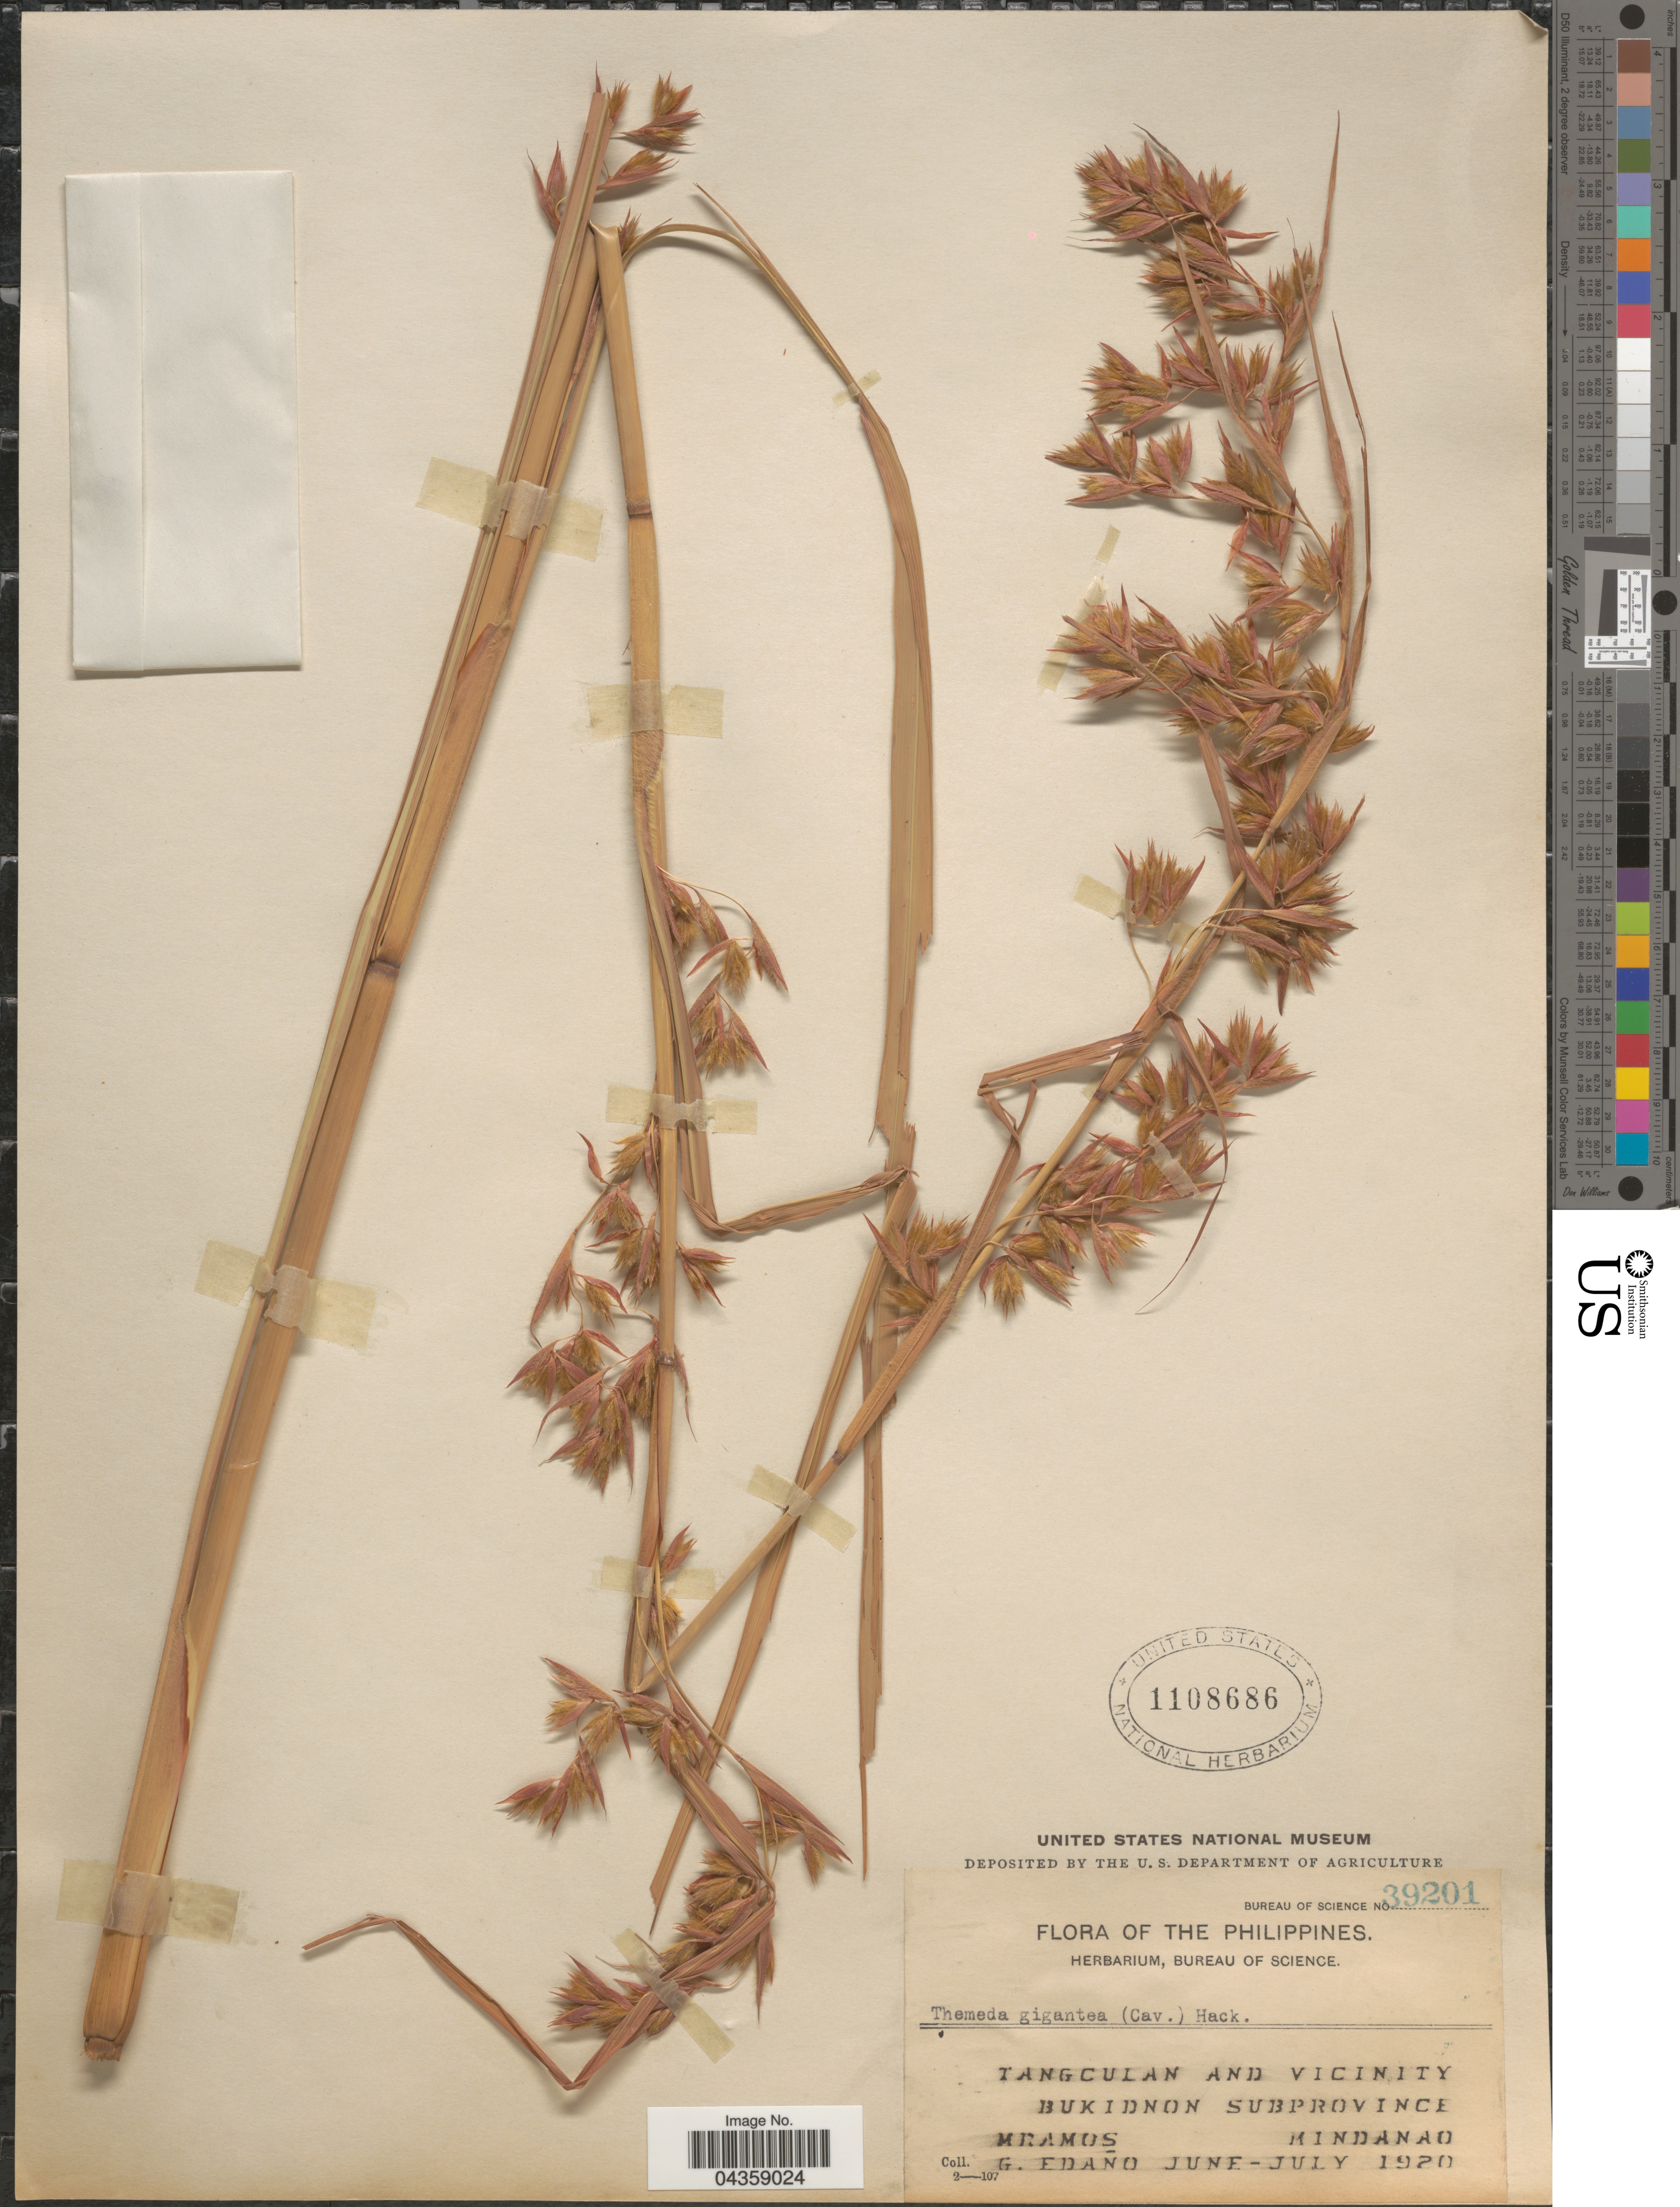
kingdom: Plantae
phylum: Tracheophyta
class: Liliopsida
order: Poales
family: Poaceae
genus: Themeda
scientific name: Themeda gigantea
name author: Hack.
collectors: M. Ramos & G. Edaño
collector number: Bureau of Science 39201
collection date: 1920-06/1920-07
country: Philippines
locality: Tangculan and vicinity. Bukidnon Subprovince. Mindanao.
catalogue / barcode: US 1108686